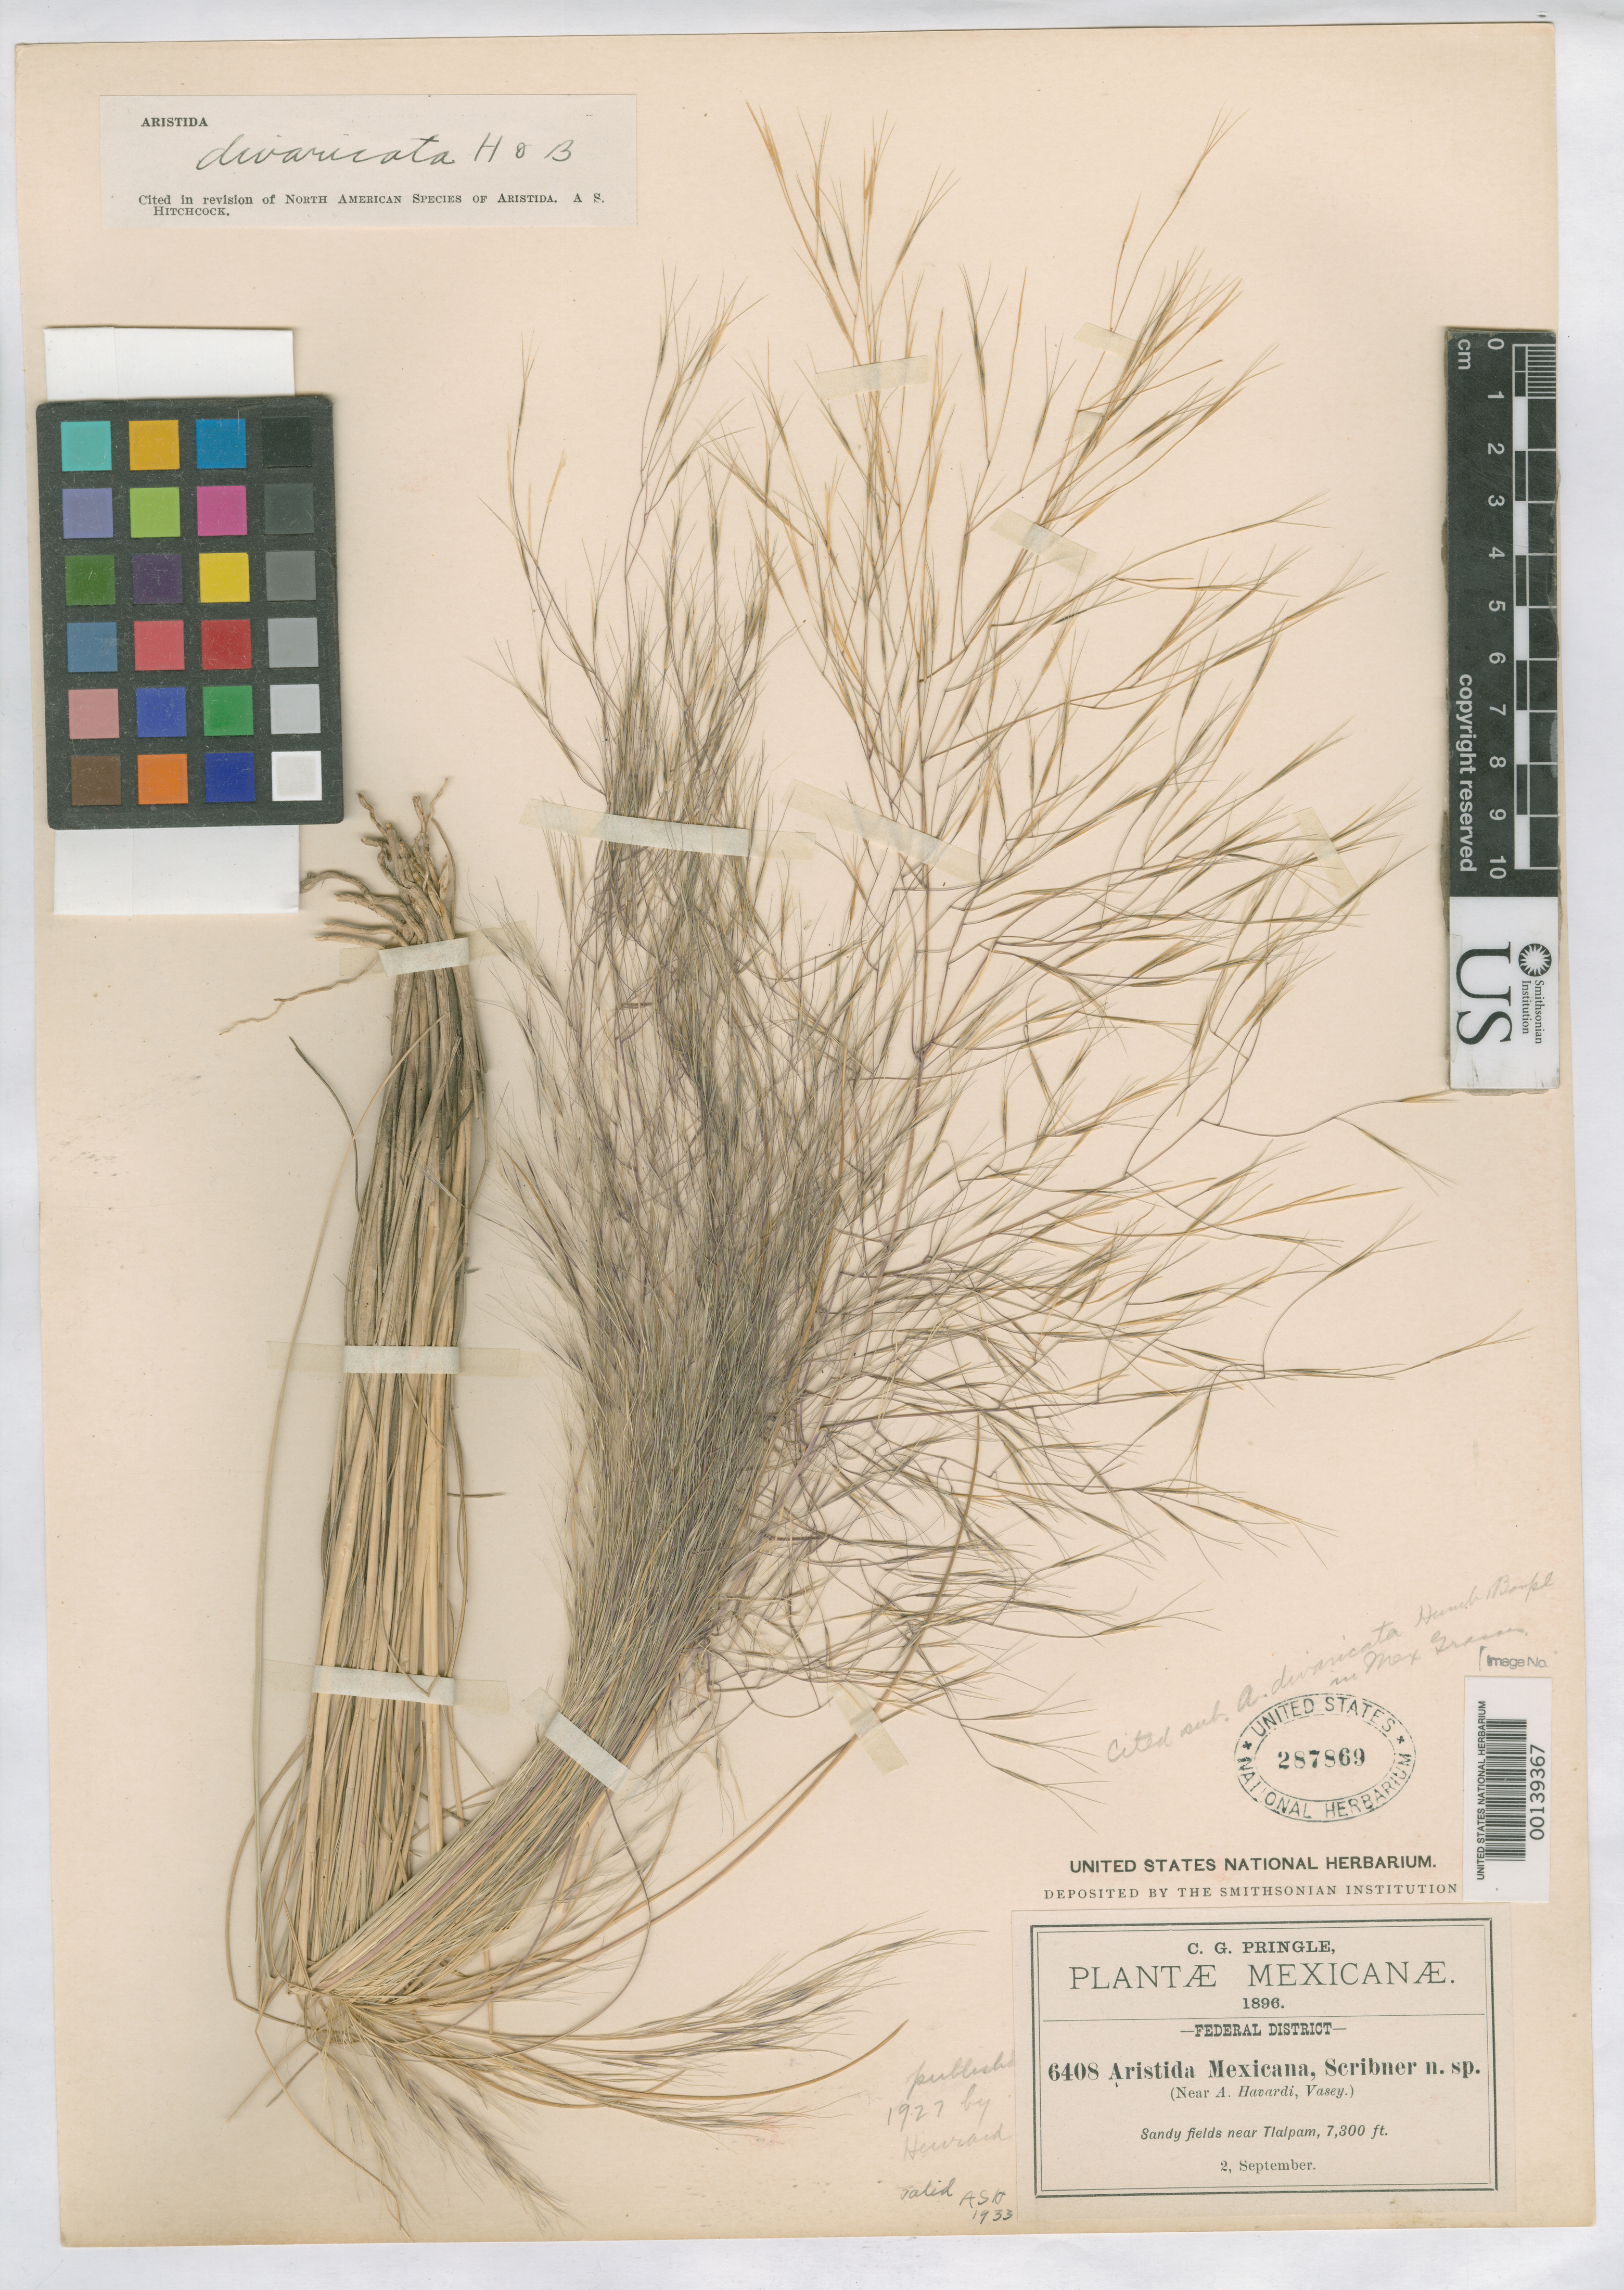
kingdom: Plantae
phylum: Tracheophyta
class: Liliopsida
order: Poales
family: Poaceae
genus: Aristida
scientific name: Aristida mexicana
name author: Scribn. ex Henr.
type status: Isotype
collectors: C. G. Pringle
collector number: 6408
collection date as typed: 02 Sep 1896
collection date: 1896-09-02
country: Mexico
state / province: Distrito Federal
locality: Near Tlalpam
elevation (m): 2225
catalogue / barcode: US 287869